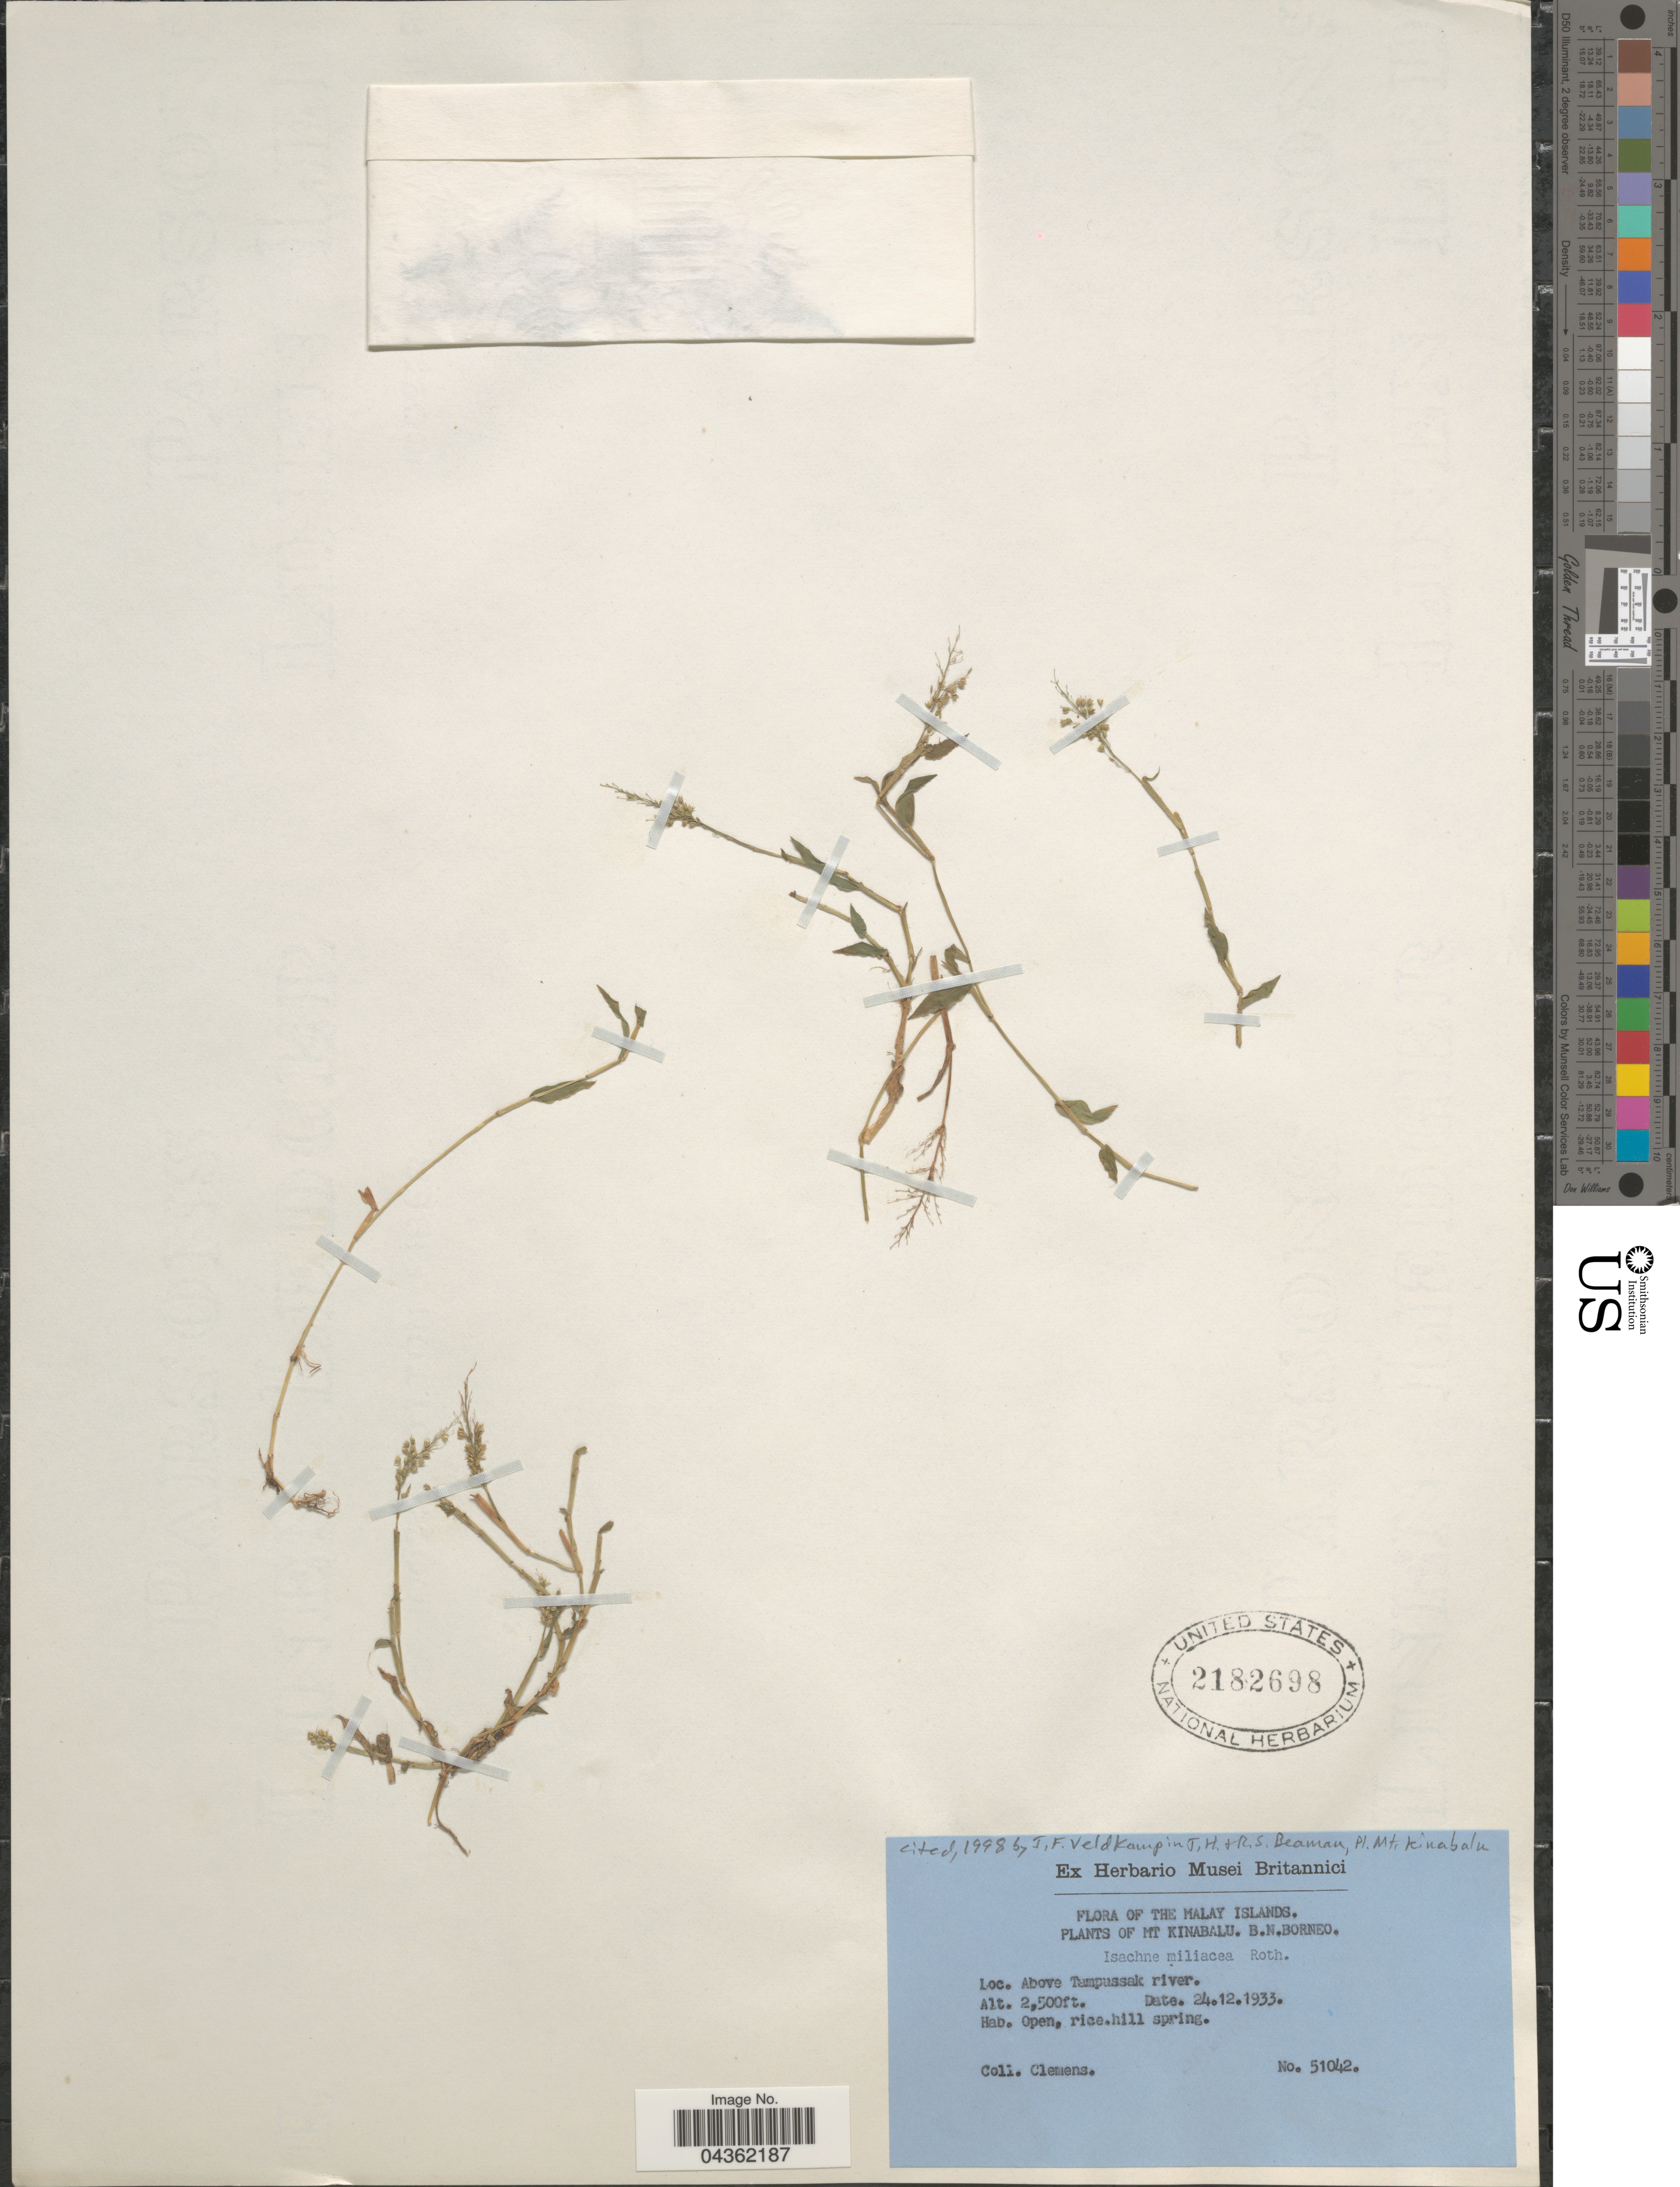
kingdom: Plantae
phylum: Tracheophyta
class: Liliopsida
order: Poales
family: Poaceae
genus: Isachne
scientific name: Isachne minutula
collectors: -. Clemens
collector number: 51042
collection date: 1933-12-24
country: Malaysia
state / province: Sabah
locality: Malay Islands. Mt Kinabalu, B.N.Borneo. Above Tampussak river.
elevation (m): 762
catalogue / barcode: US 2182698